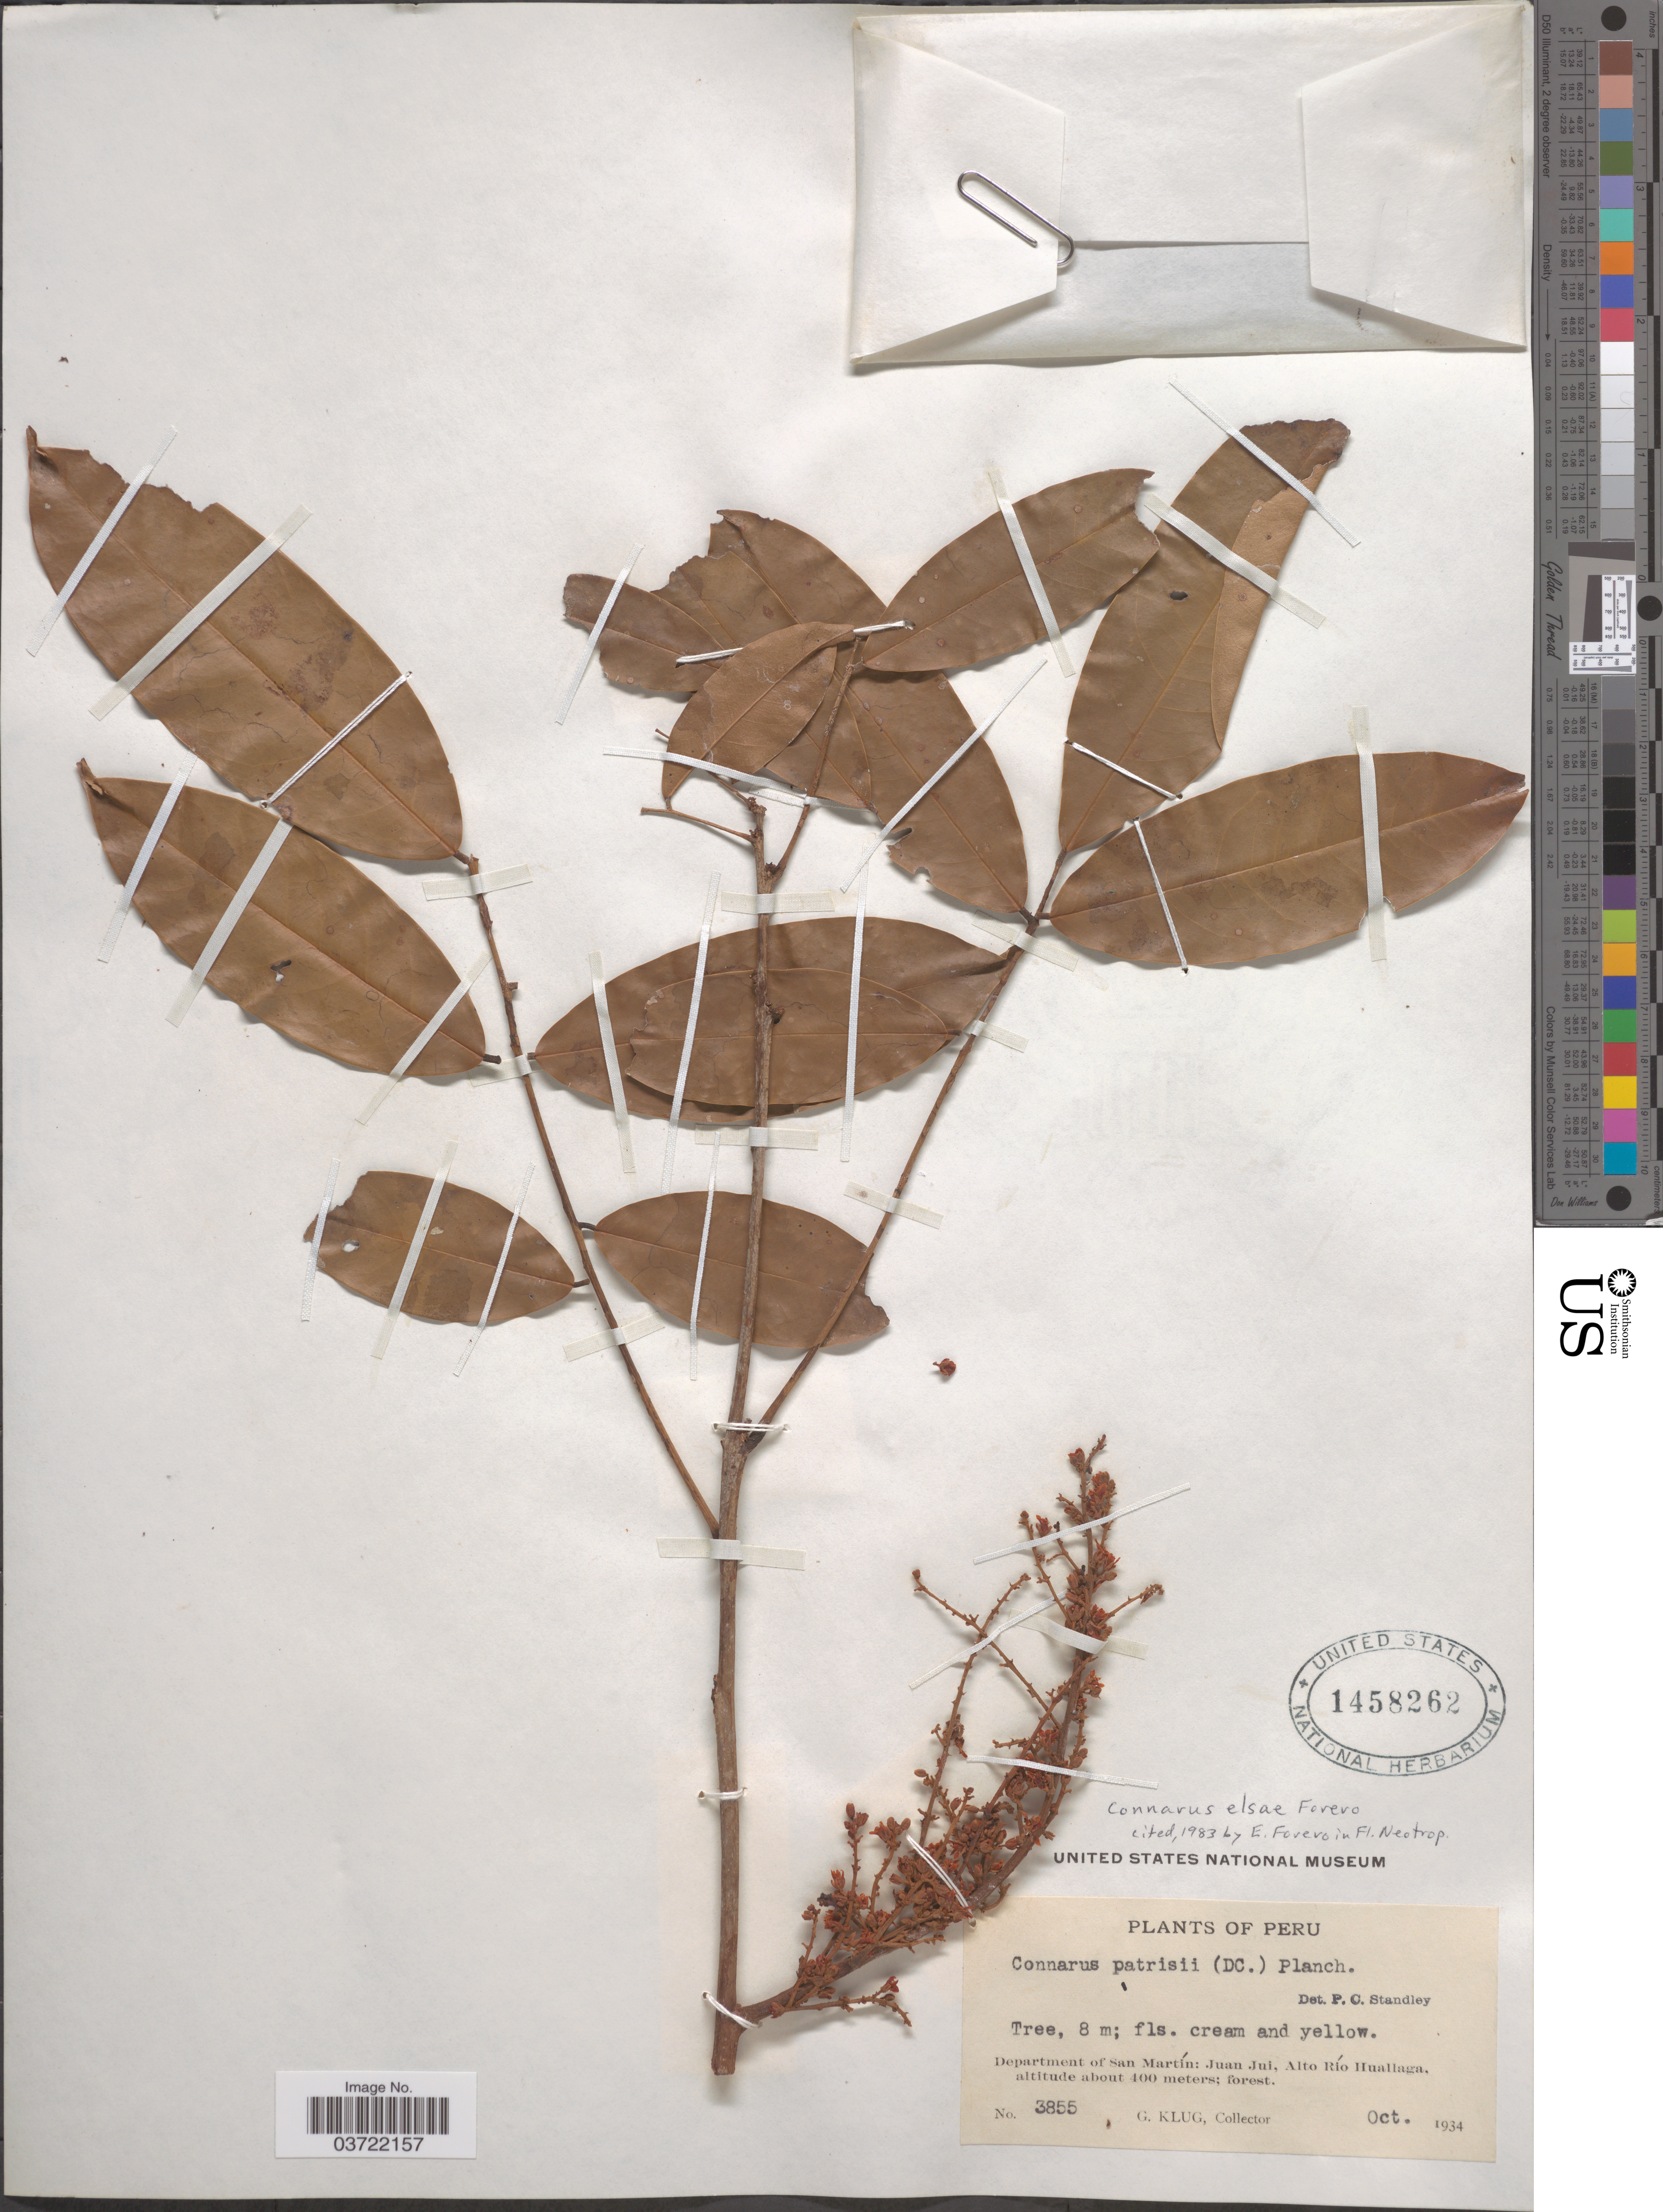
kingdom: Plantae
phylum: Tracheophyta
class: Magnoliopsida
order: Oxalidales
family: Connaraceae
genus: Connarus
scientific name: Connarus elsae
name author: Forero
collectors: G. Klug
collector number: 3855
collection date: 1934-10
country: Peru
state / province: San Martín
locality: Department of San Martín: Juan Jui, Alto Río Huallaga.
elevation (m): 400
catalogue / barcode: US 1458262